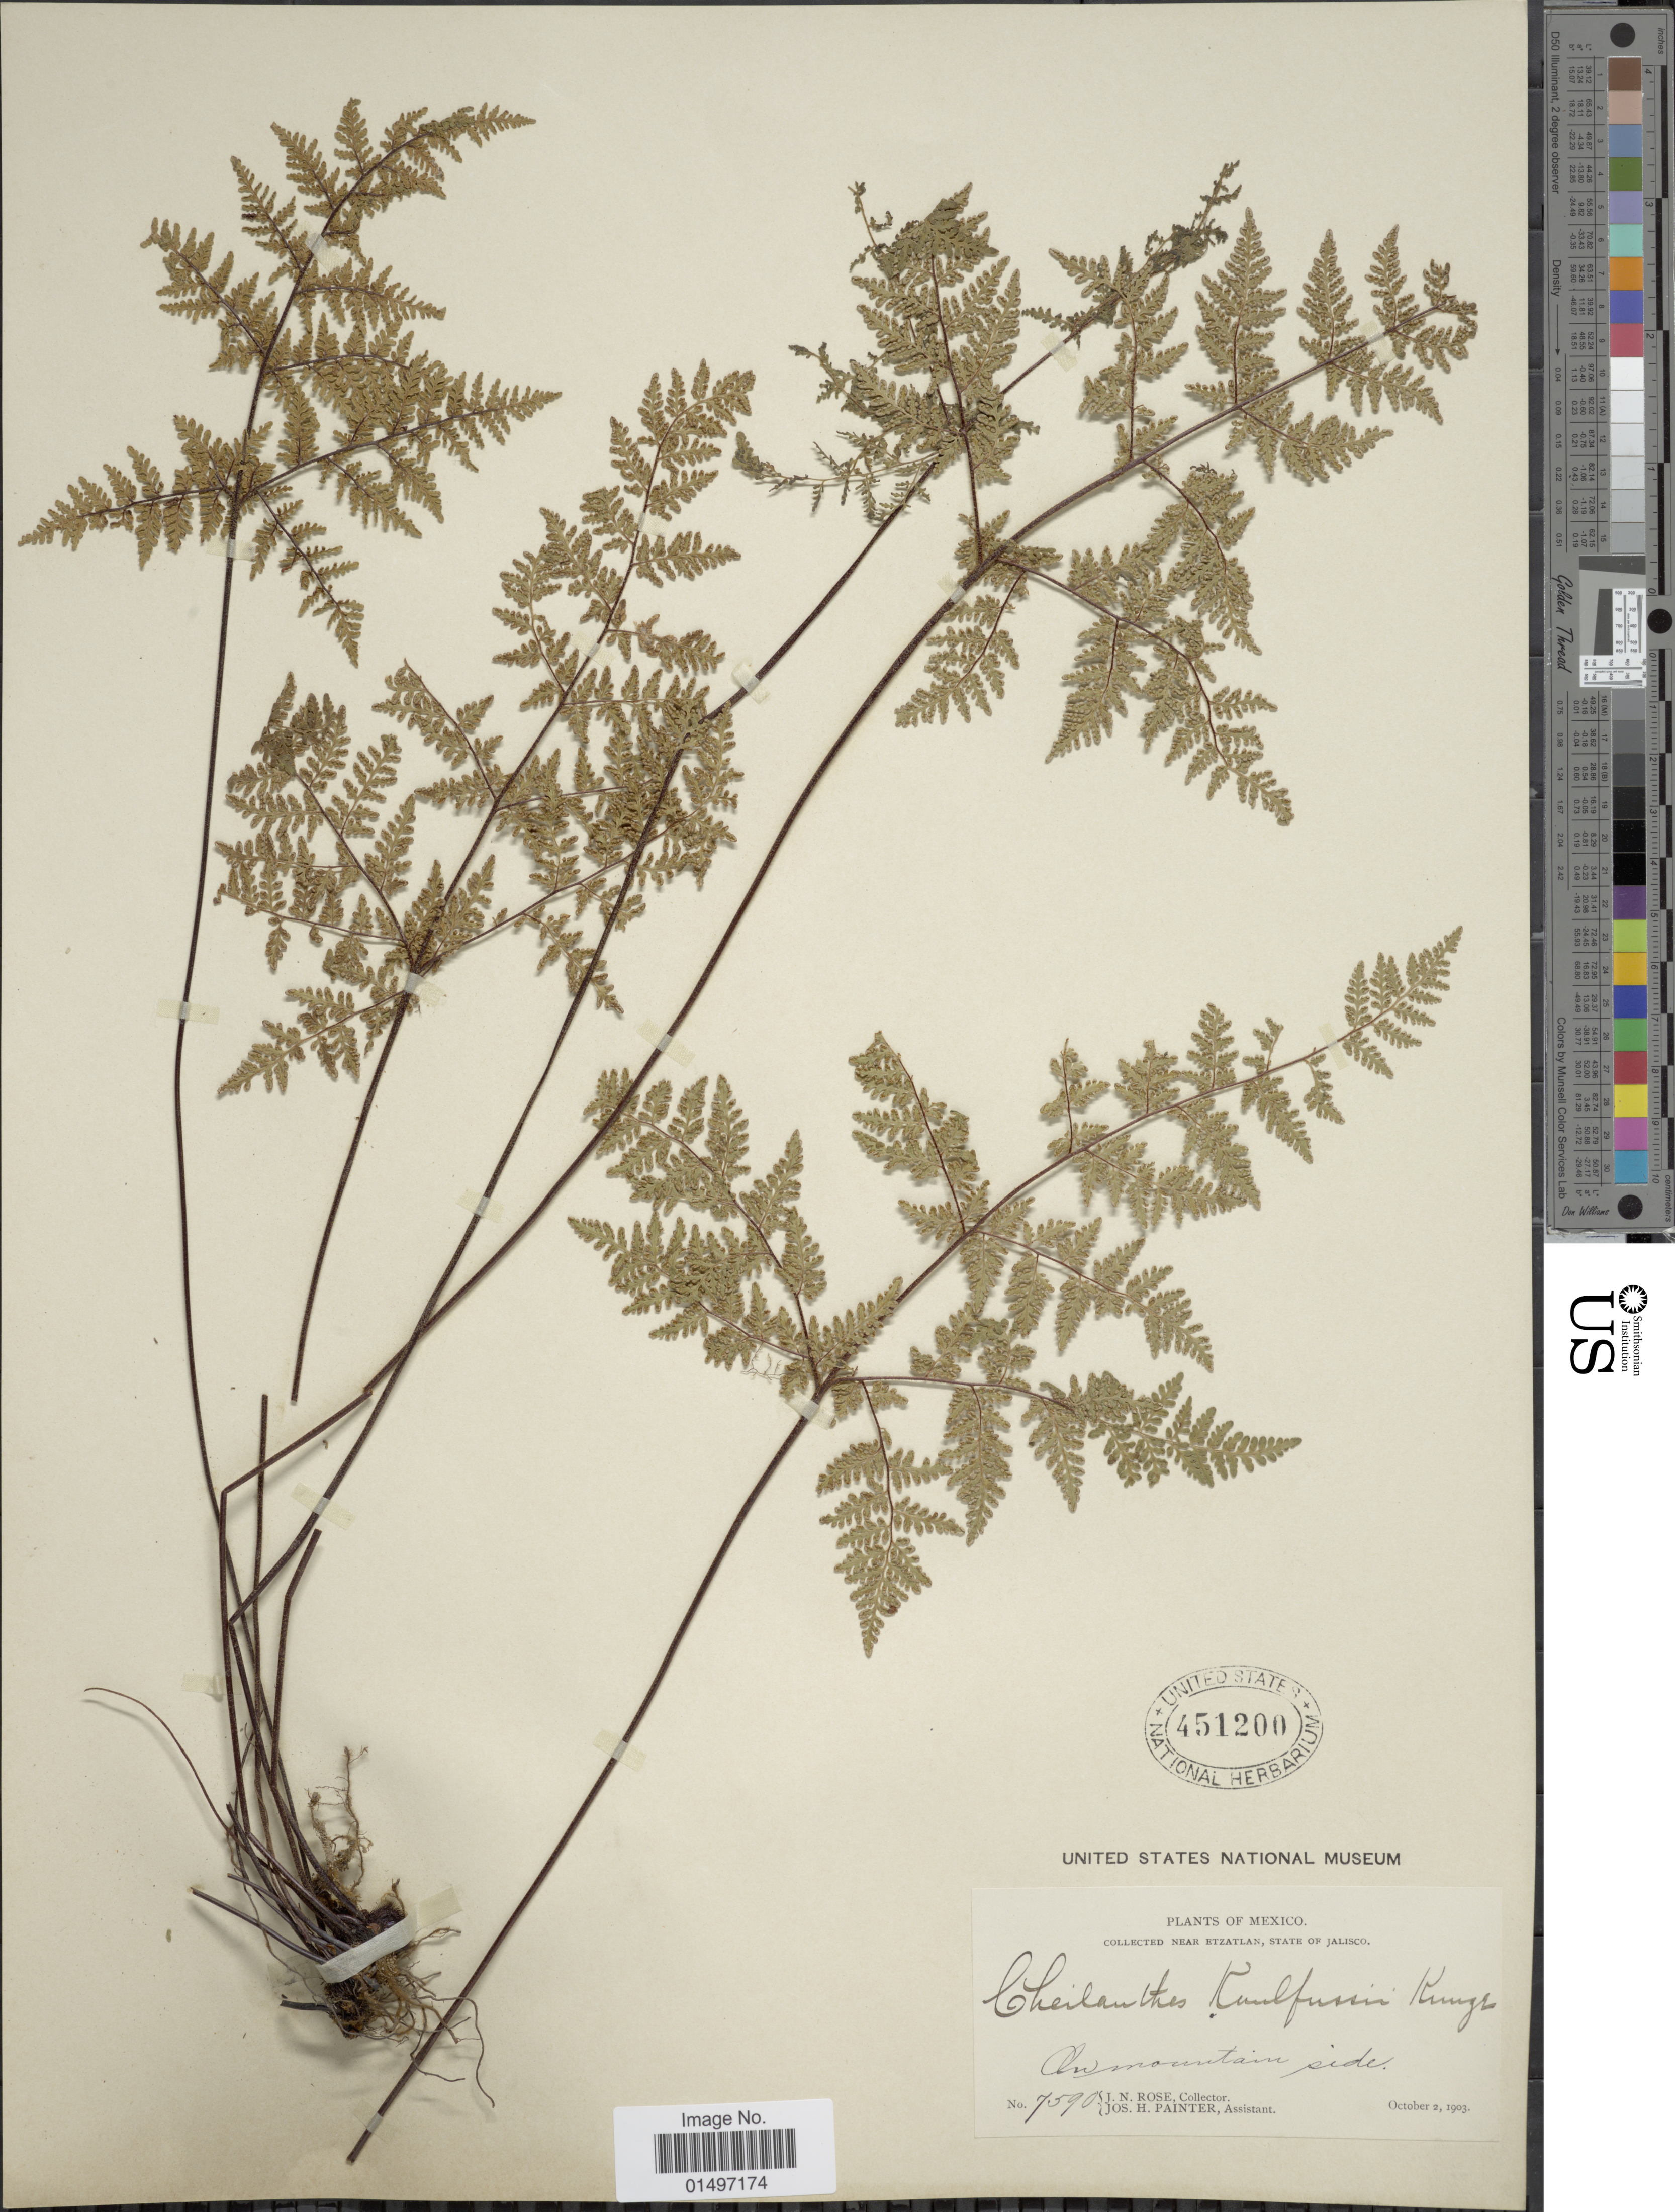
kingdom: Plantae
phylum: Tracheophyta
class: Polypodiopsida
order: Polypodiales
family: Pteridaceae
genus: Gaga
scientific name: Gaga kaulfussii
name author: (Kunze) Fay W. Li & Windham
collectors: J. N. Rose & J. H. Painter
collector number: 7590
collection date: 1903-10-02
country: Mexico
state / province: Jalisco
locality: Mexico, near Etzatlan, on mountain side.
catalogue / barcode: US 451200